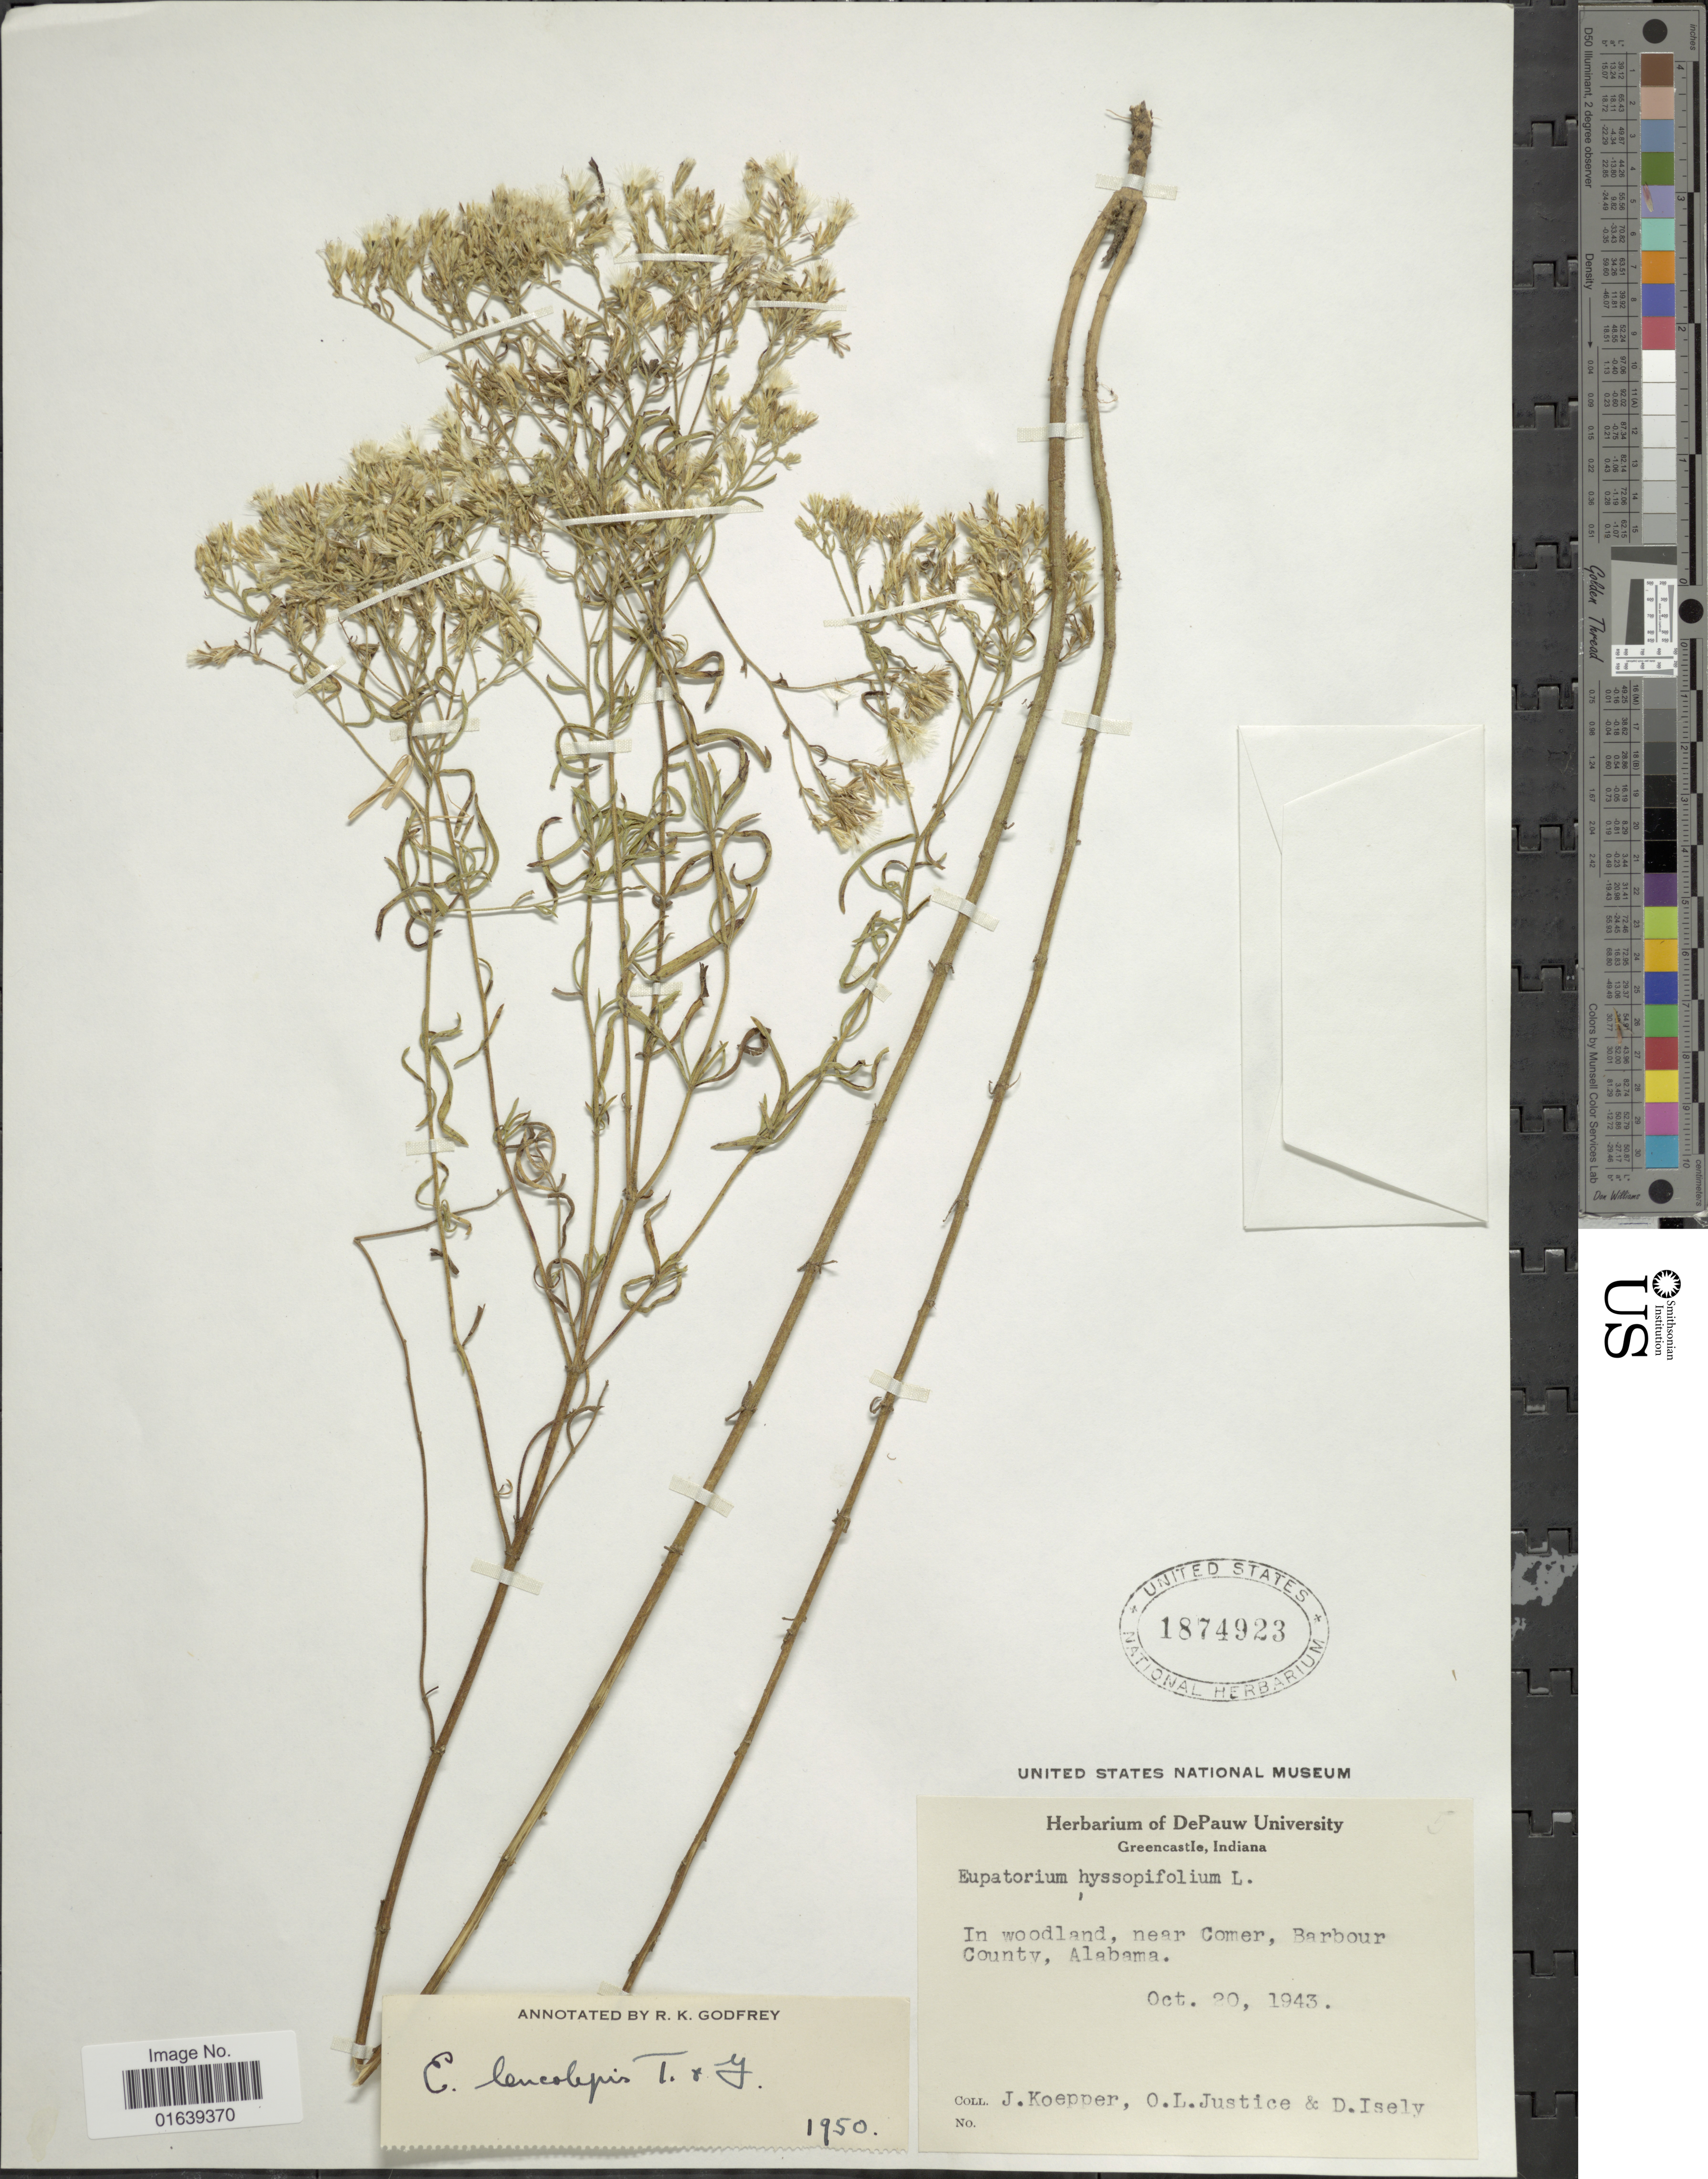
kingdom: Plantae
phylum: Tracheophyta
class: Magnoliopsida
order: Asterales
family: Asteraceae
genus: Eupatorium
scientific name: Eupatorium leucolepis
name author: (DC.) Torr. & A. Gray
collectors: J. M. Koepper, O. Justice & D. Isely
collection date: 1943-10-20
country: United States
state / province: Alabama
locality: In woodland, near Comer, Barbour County, Alabama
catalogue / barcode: US 1874923